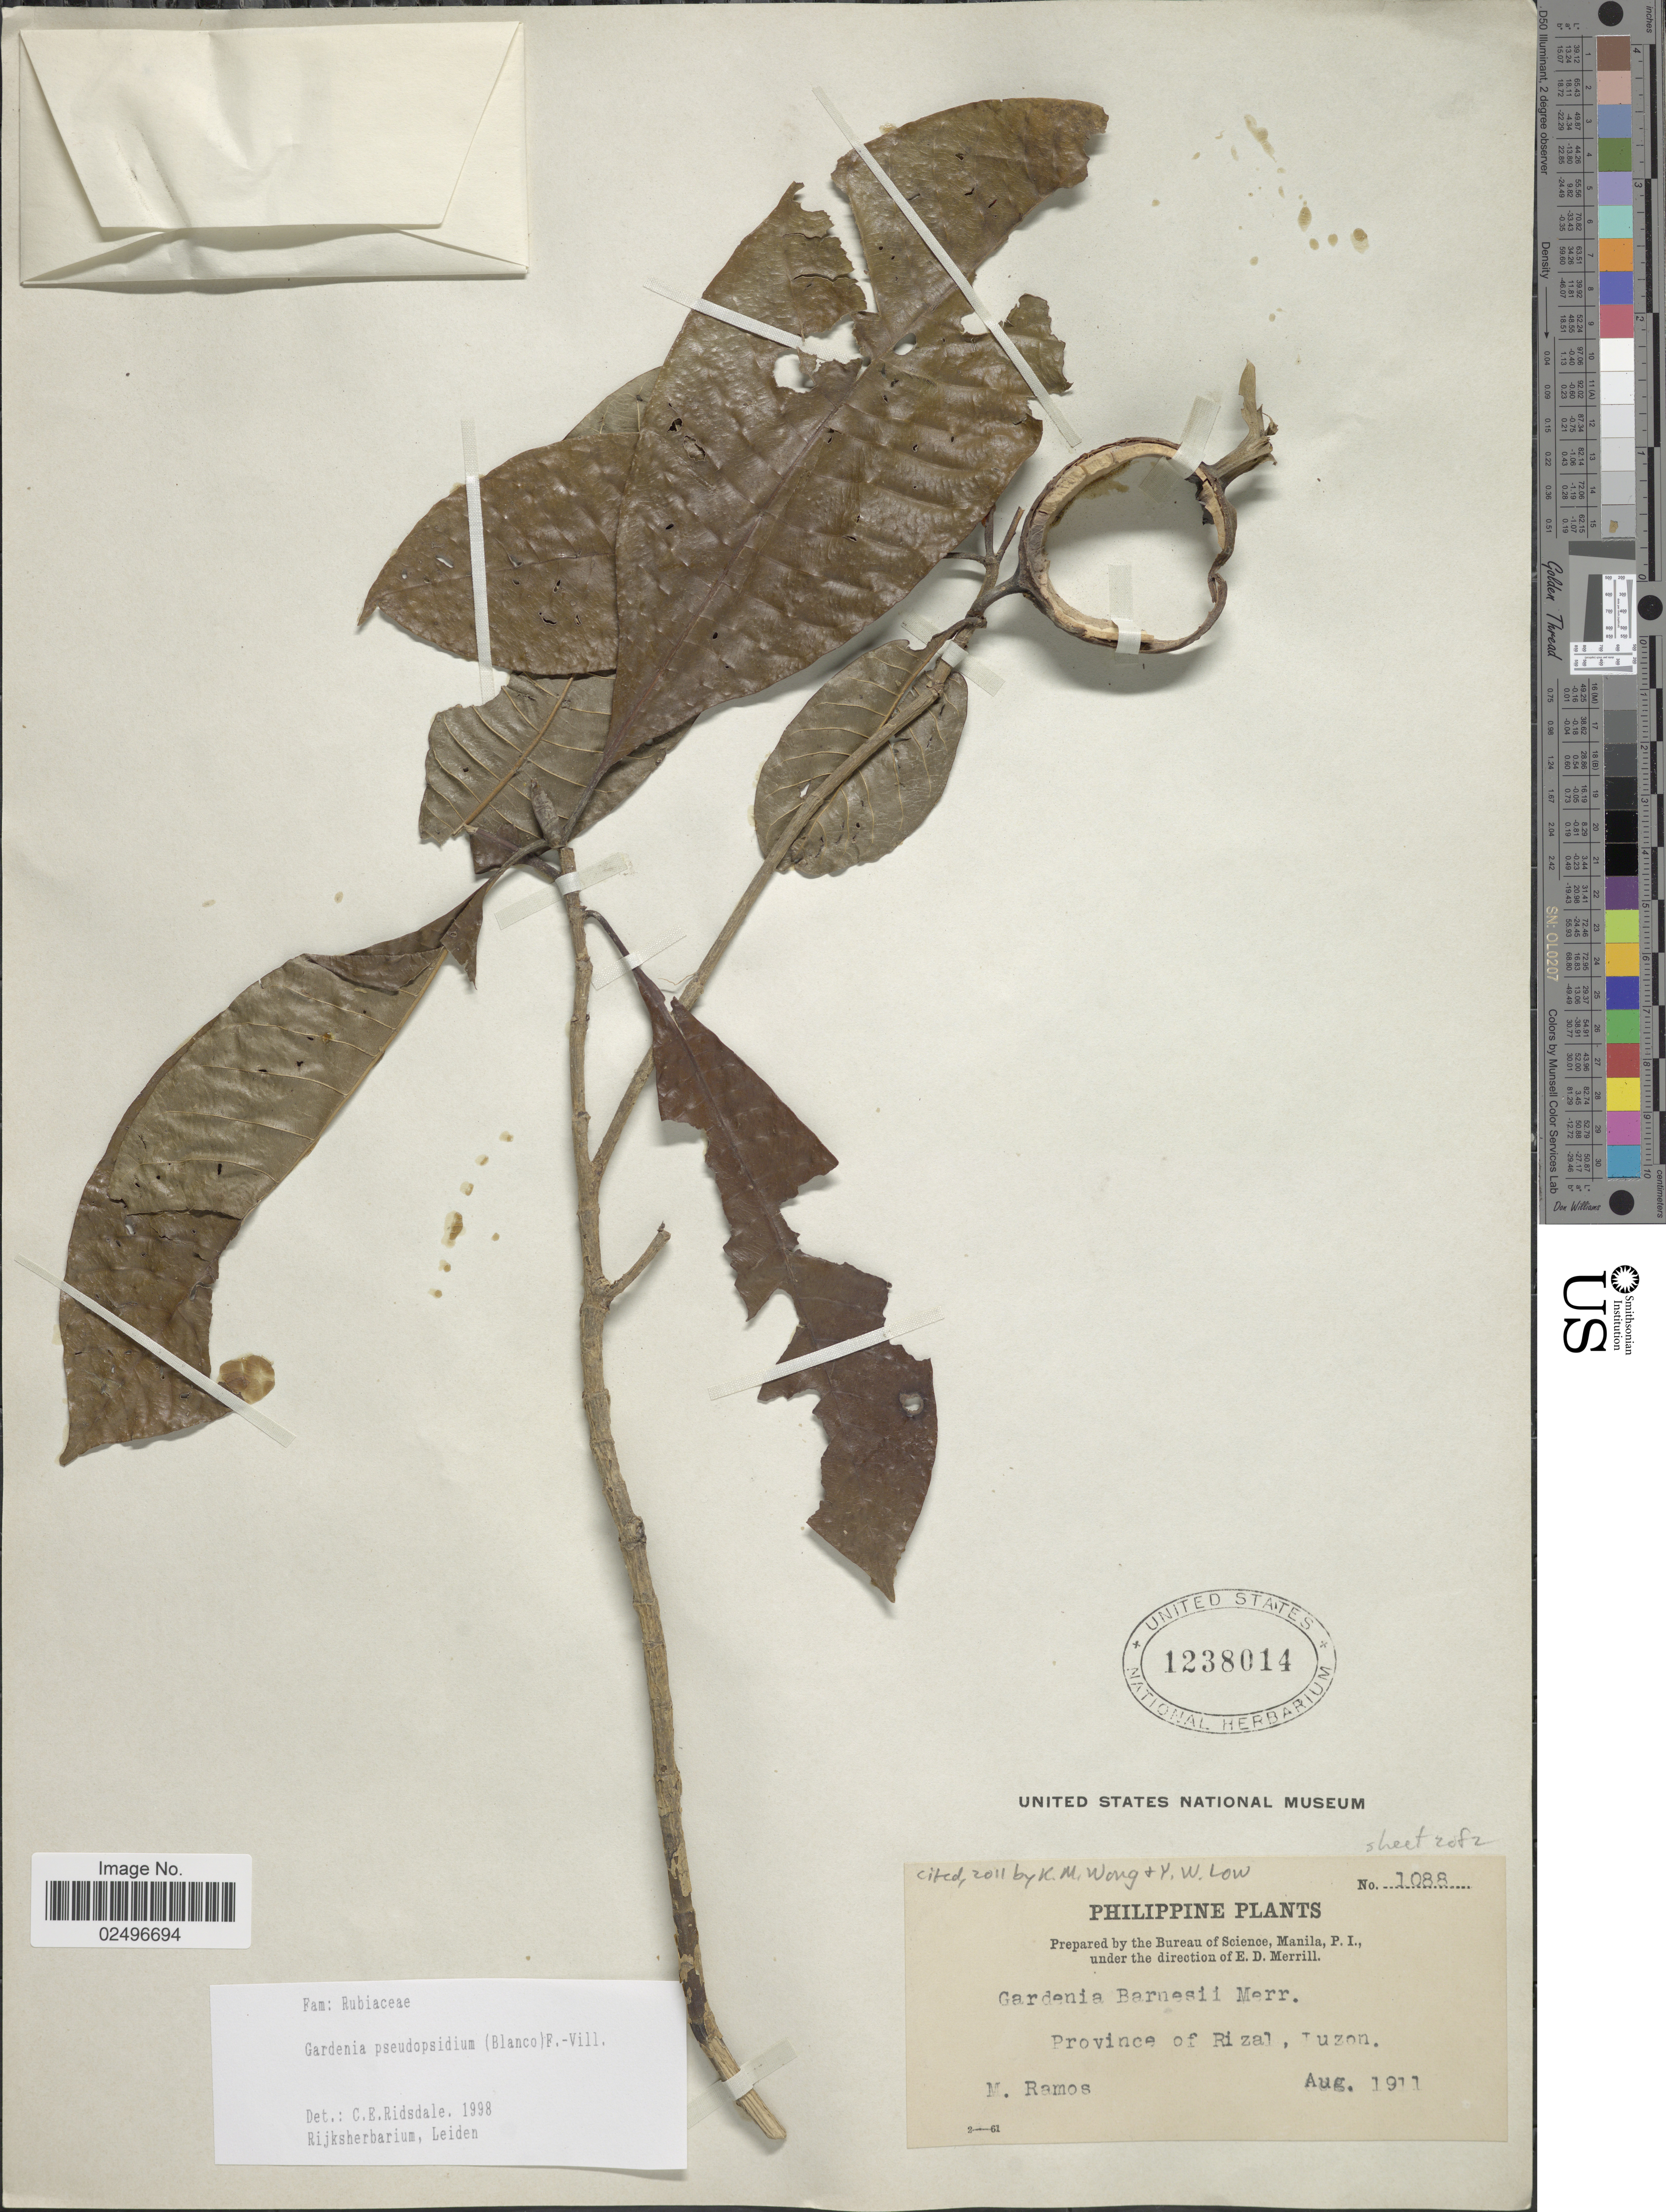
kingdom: Plantae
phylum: Tracheophyta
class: Magnoliopsida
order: Gentianales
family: Rubiaceae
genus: Gardenia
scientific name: Gardenia barnesii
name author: Merr.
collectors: M. Ramos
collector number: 1088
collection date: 1911-08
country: Philippines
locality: Province of Rizal, Luzon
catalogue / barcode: US 1238014